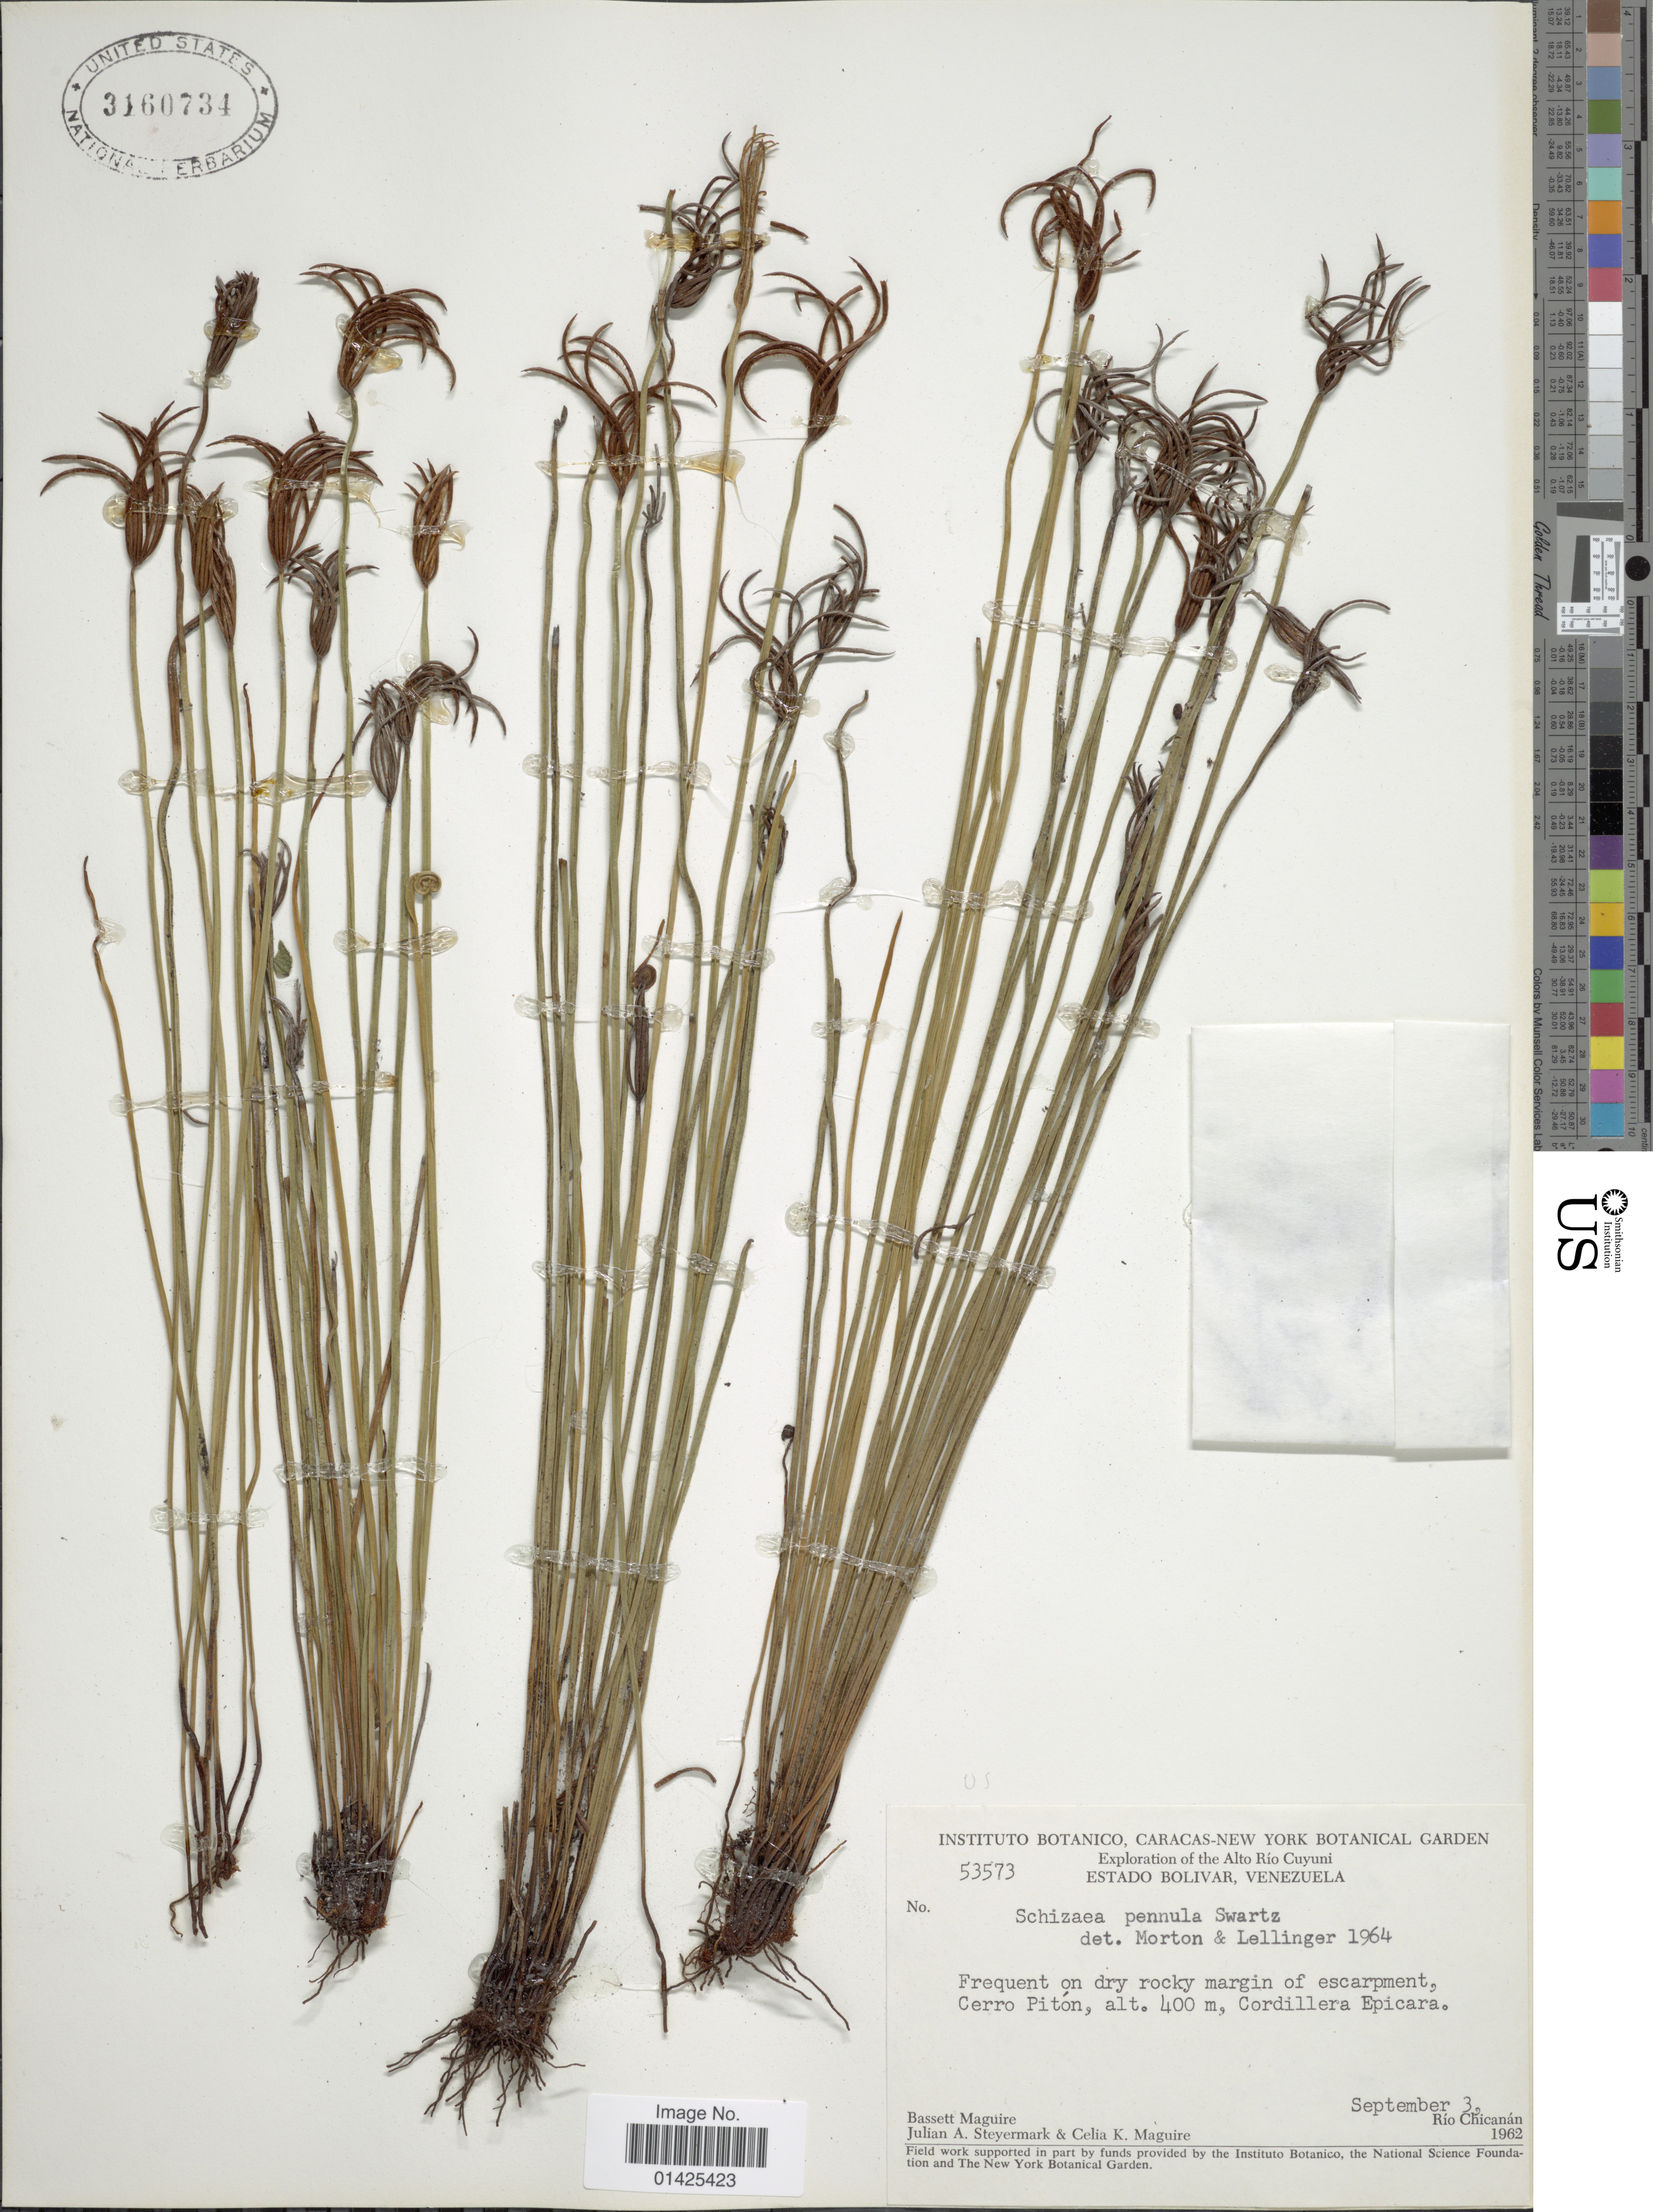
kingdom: Plantae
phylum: Tracheophyta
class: Polypodiopsida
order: Schizaeales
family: Schizaeaceae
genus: Actinostachys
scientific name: Actinostachys pennula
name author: (Sw.) Hook.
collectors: B. Maguire, J. Steyermark & C. K. Maguire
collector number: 53573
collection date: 1962-09-03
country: Venezuela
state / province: Bolivar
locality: Rio Chicanan, Cerro Piton, Cordillera Epicara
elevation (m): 400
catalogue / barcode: US 3160734